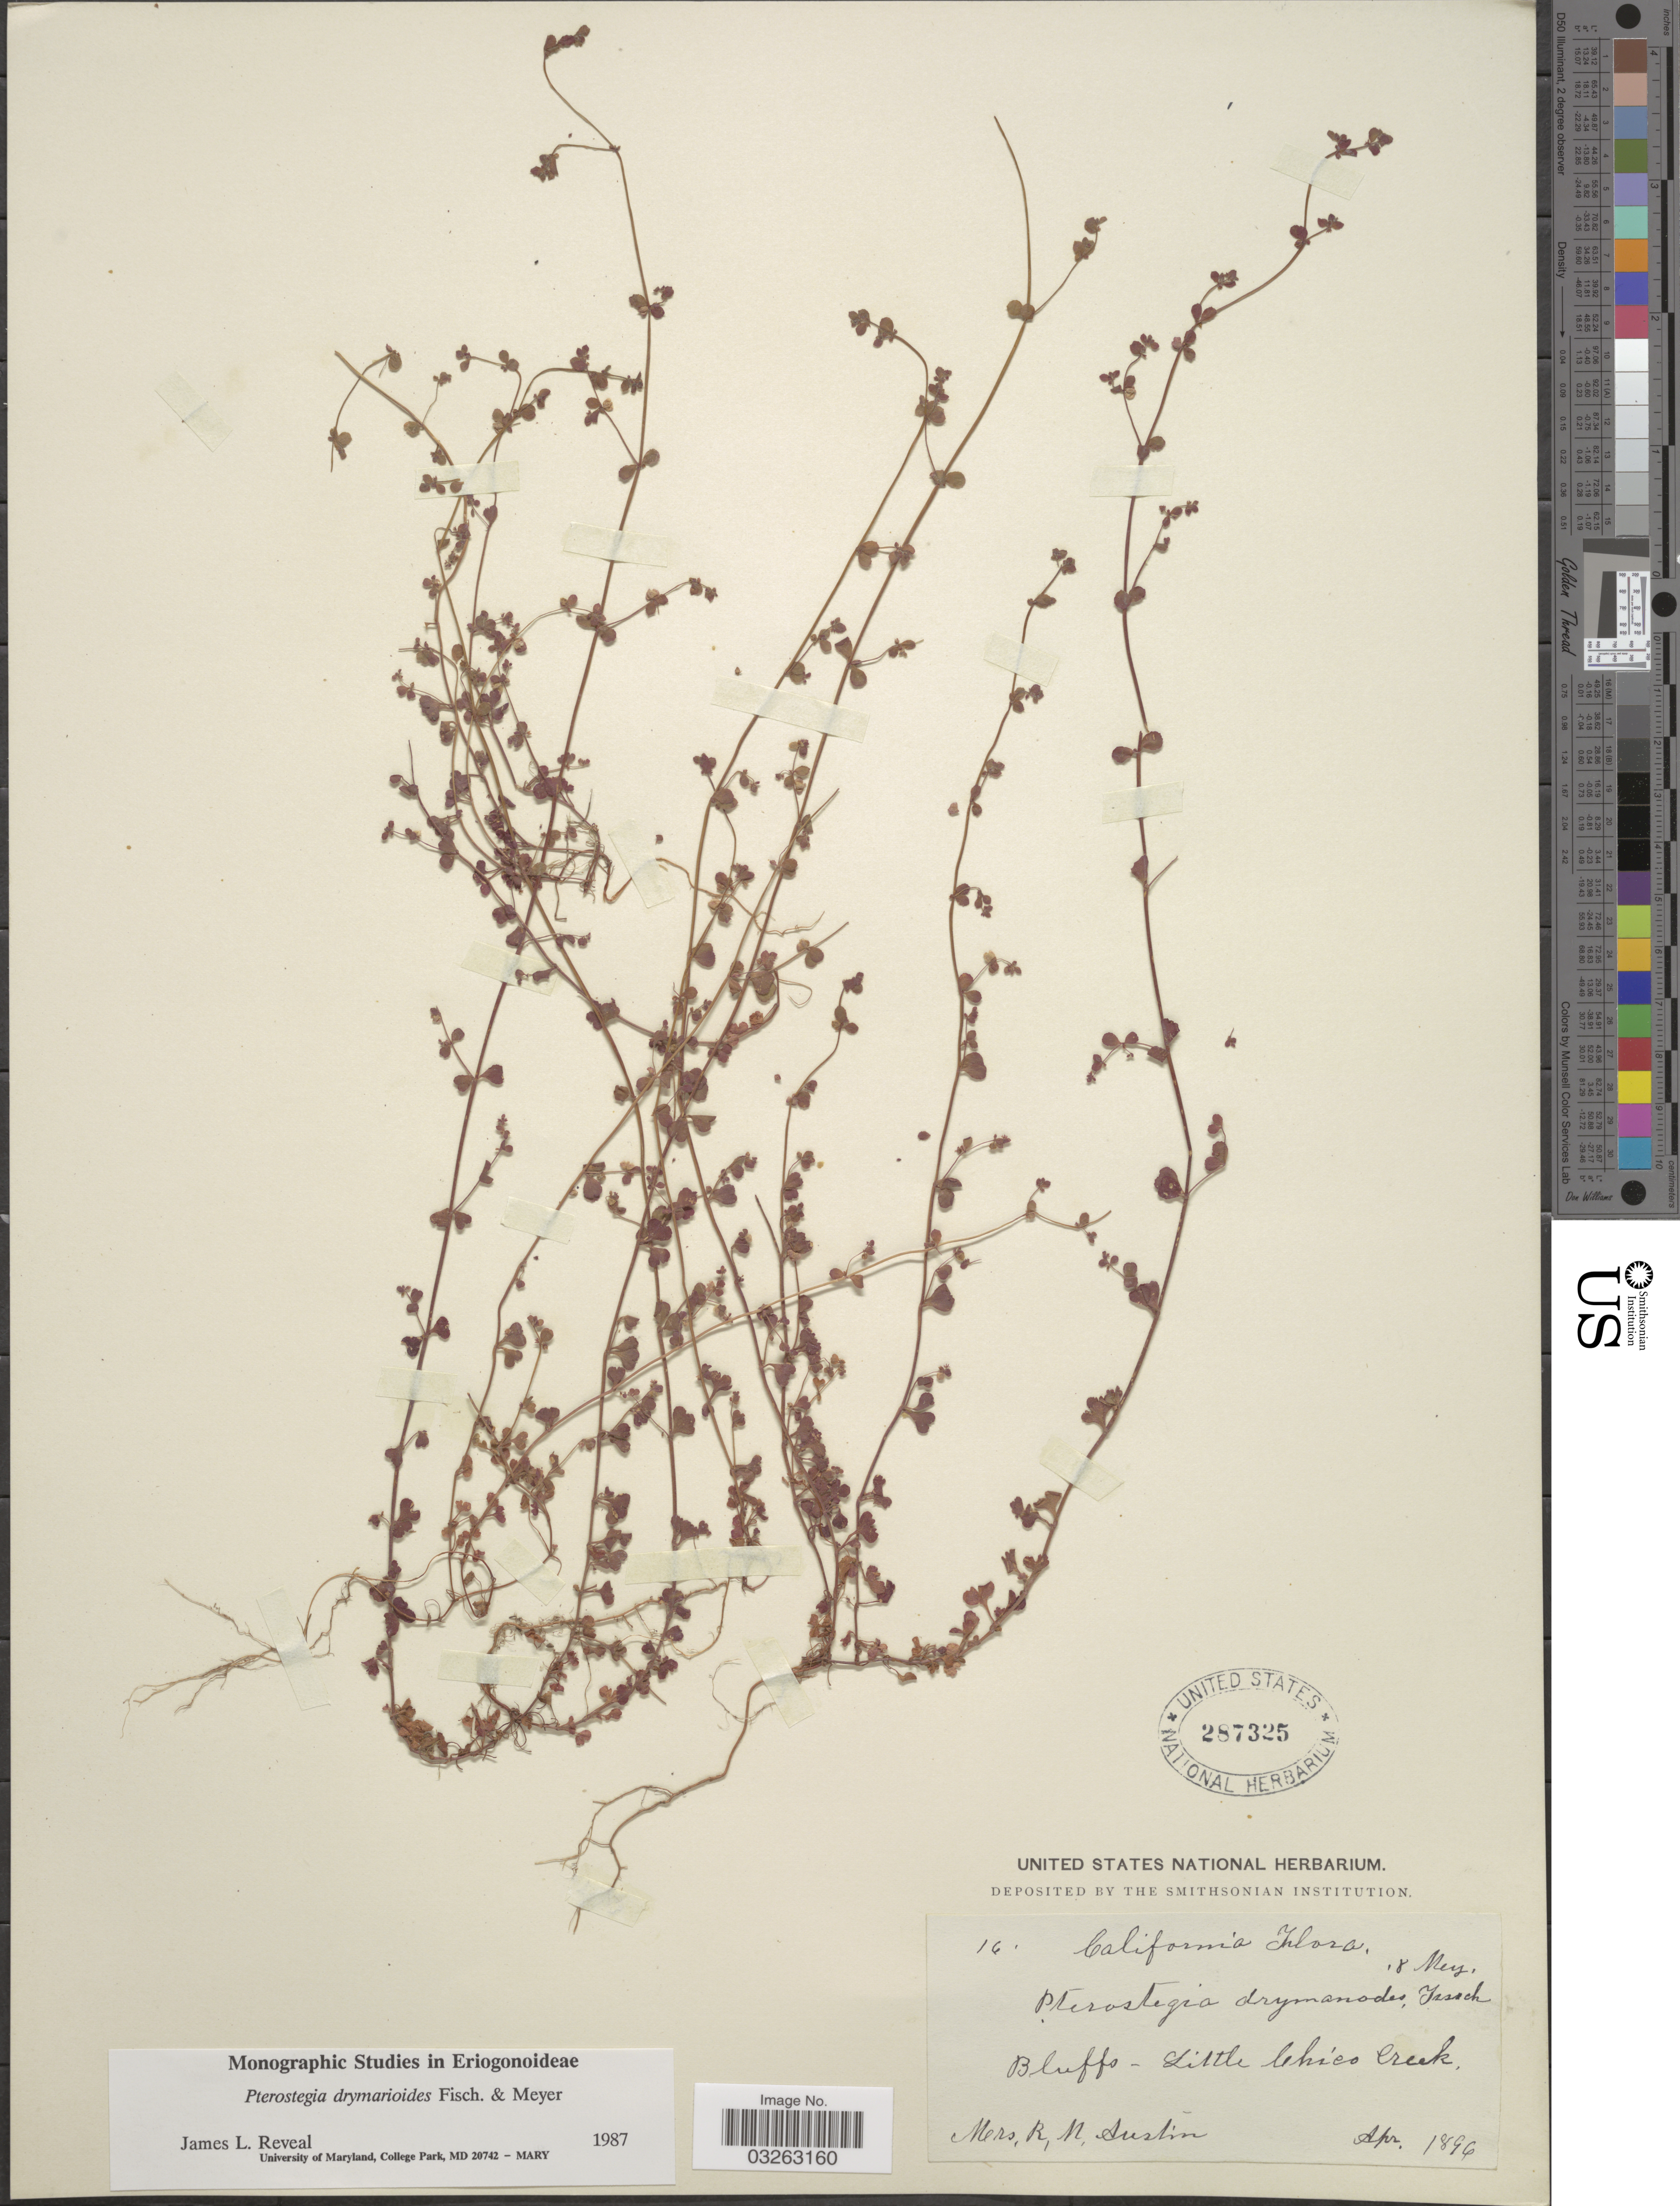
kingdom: Plantae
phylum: Tracheophyta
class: Magnoliopsida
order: Caryophyllales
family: Polygonaceae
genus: Pterostegia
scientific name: Pterostegia drymarioides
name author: Fisch. & C.A. Mey.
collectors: R. Austin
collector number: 16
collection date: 1894-04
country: United States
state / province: California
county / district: Butte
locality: Little Chico Creek.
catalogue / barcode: US 287325